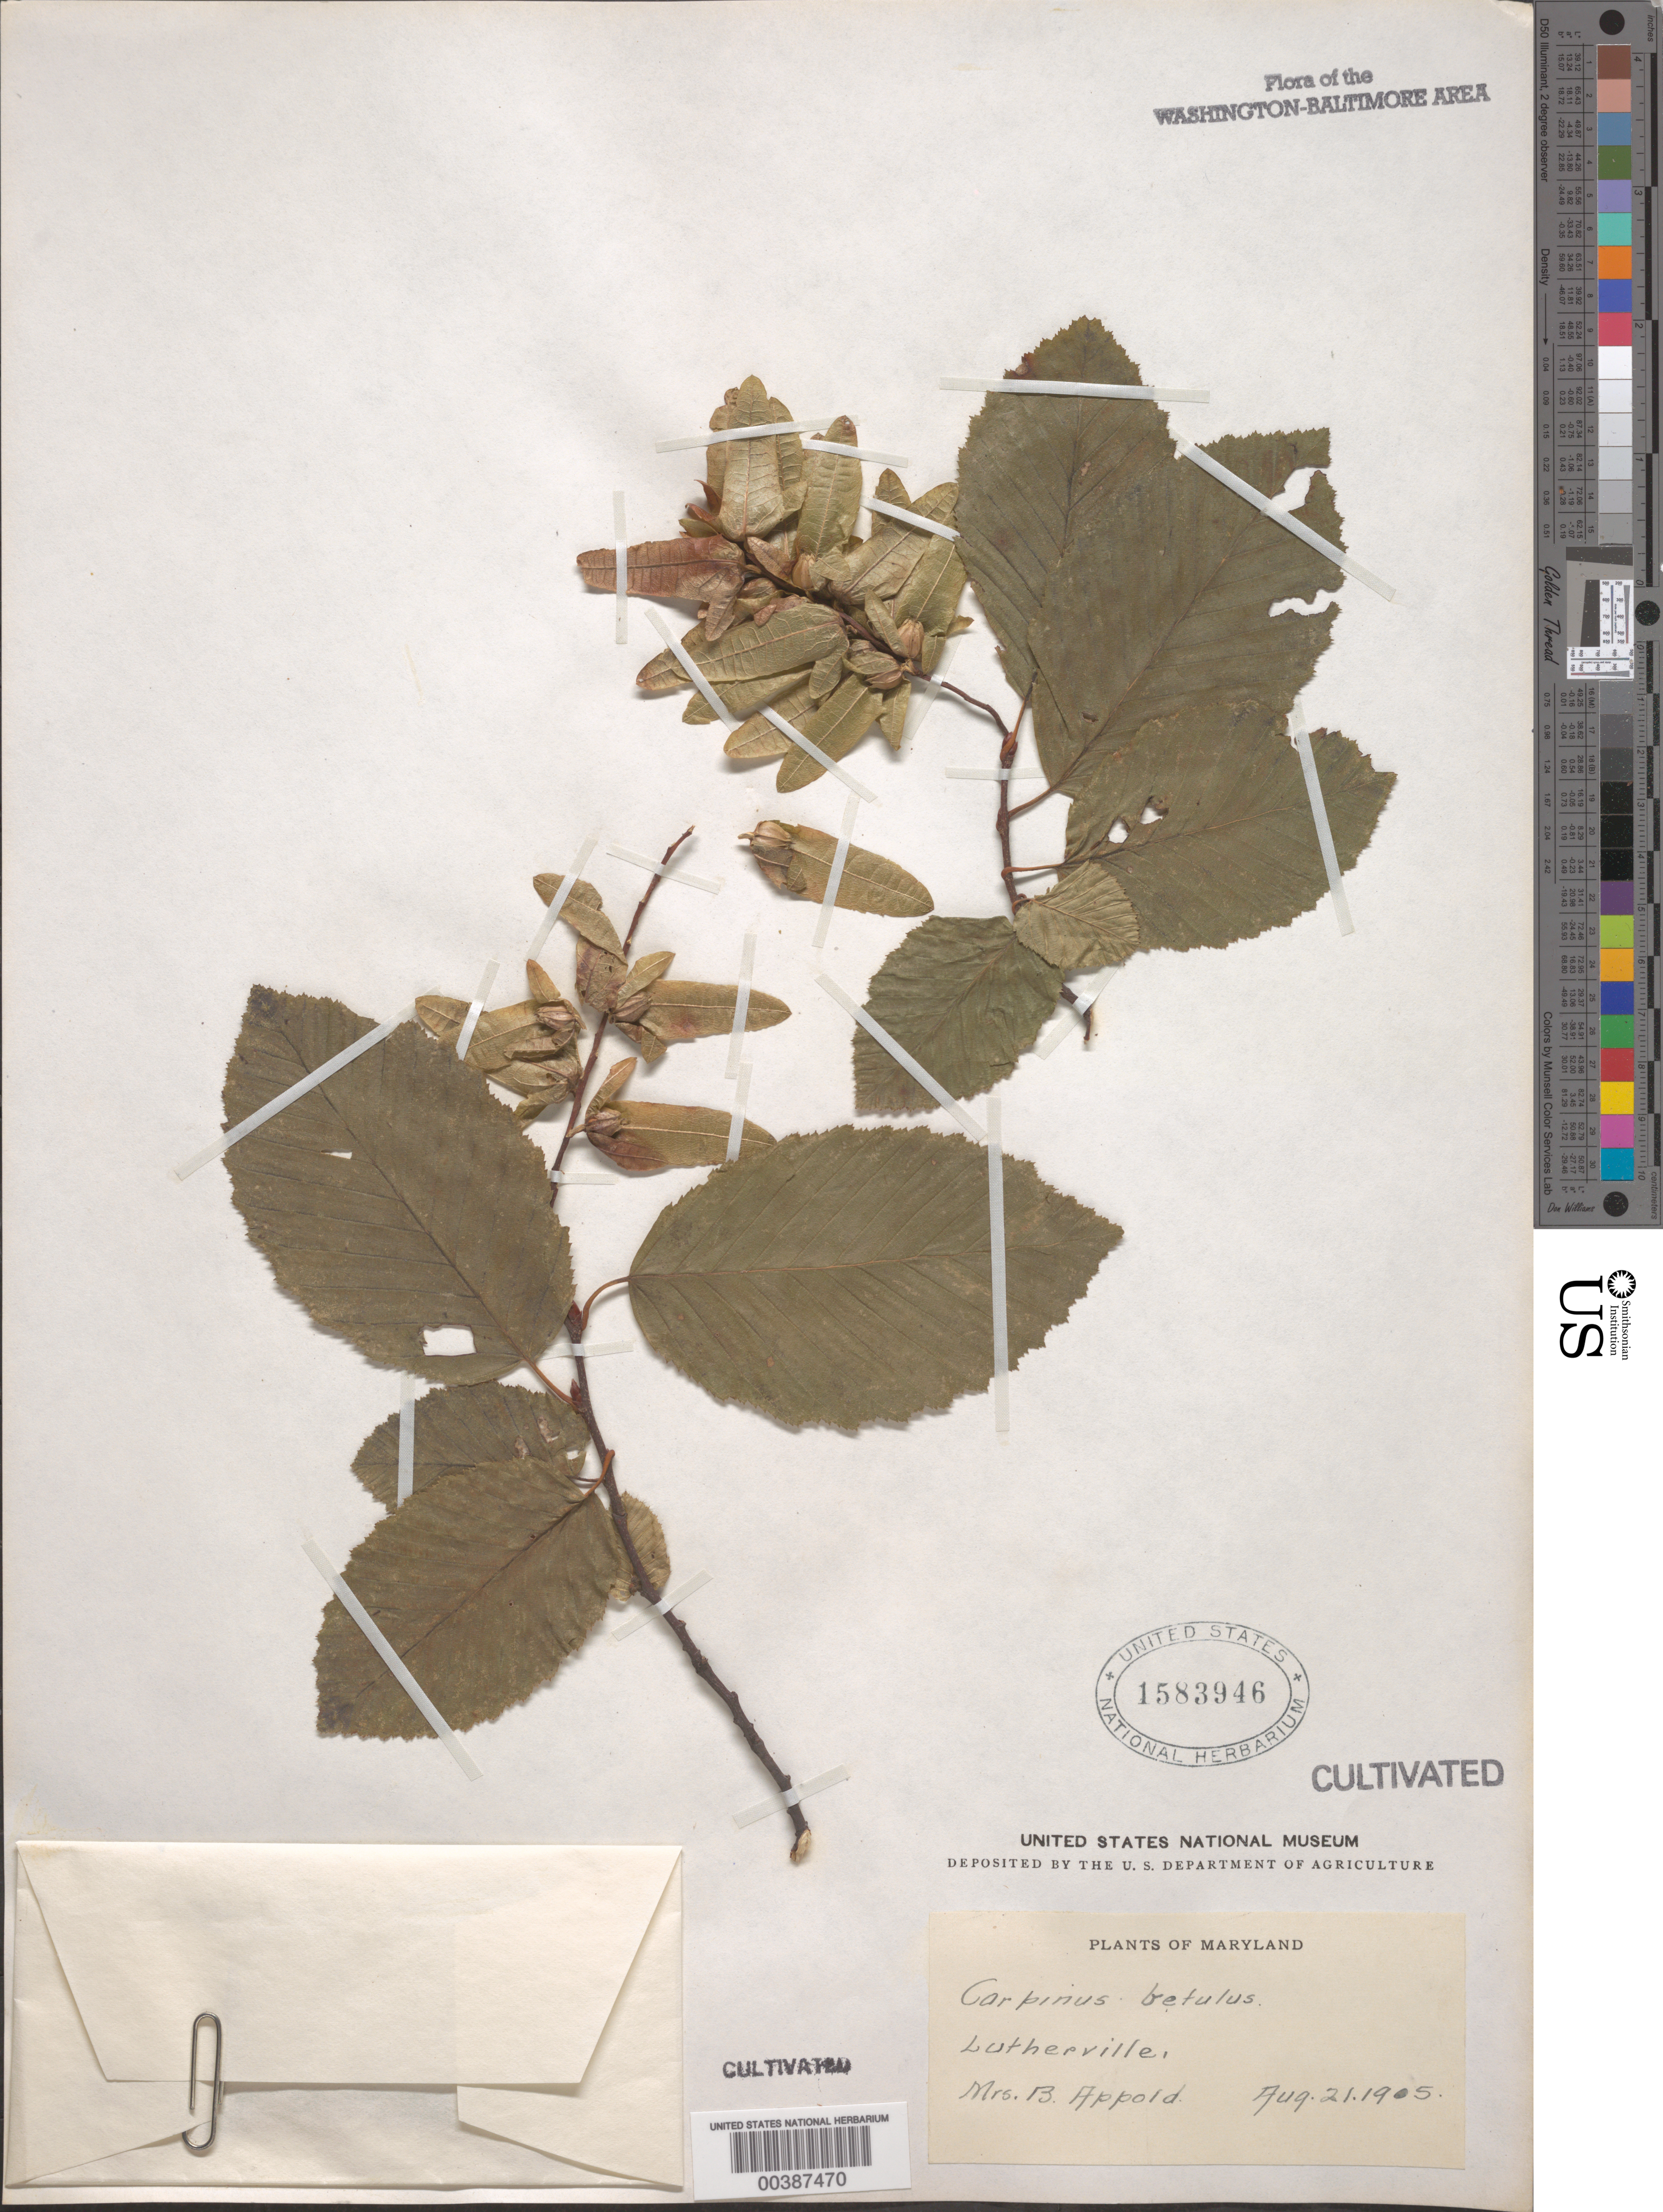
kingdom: Plantae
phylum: Tracheophyta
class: Magnoliopsida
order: Fagales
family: Betulaceae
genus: Carpinus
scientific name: Carpinus betulus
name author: L.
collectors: B. Appold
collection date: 1905-08-21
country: United States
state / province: Maryland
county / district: Baltimore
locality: Lutherville.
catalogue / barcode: US 1583946